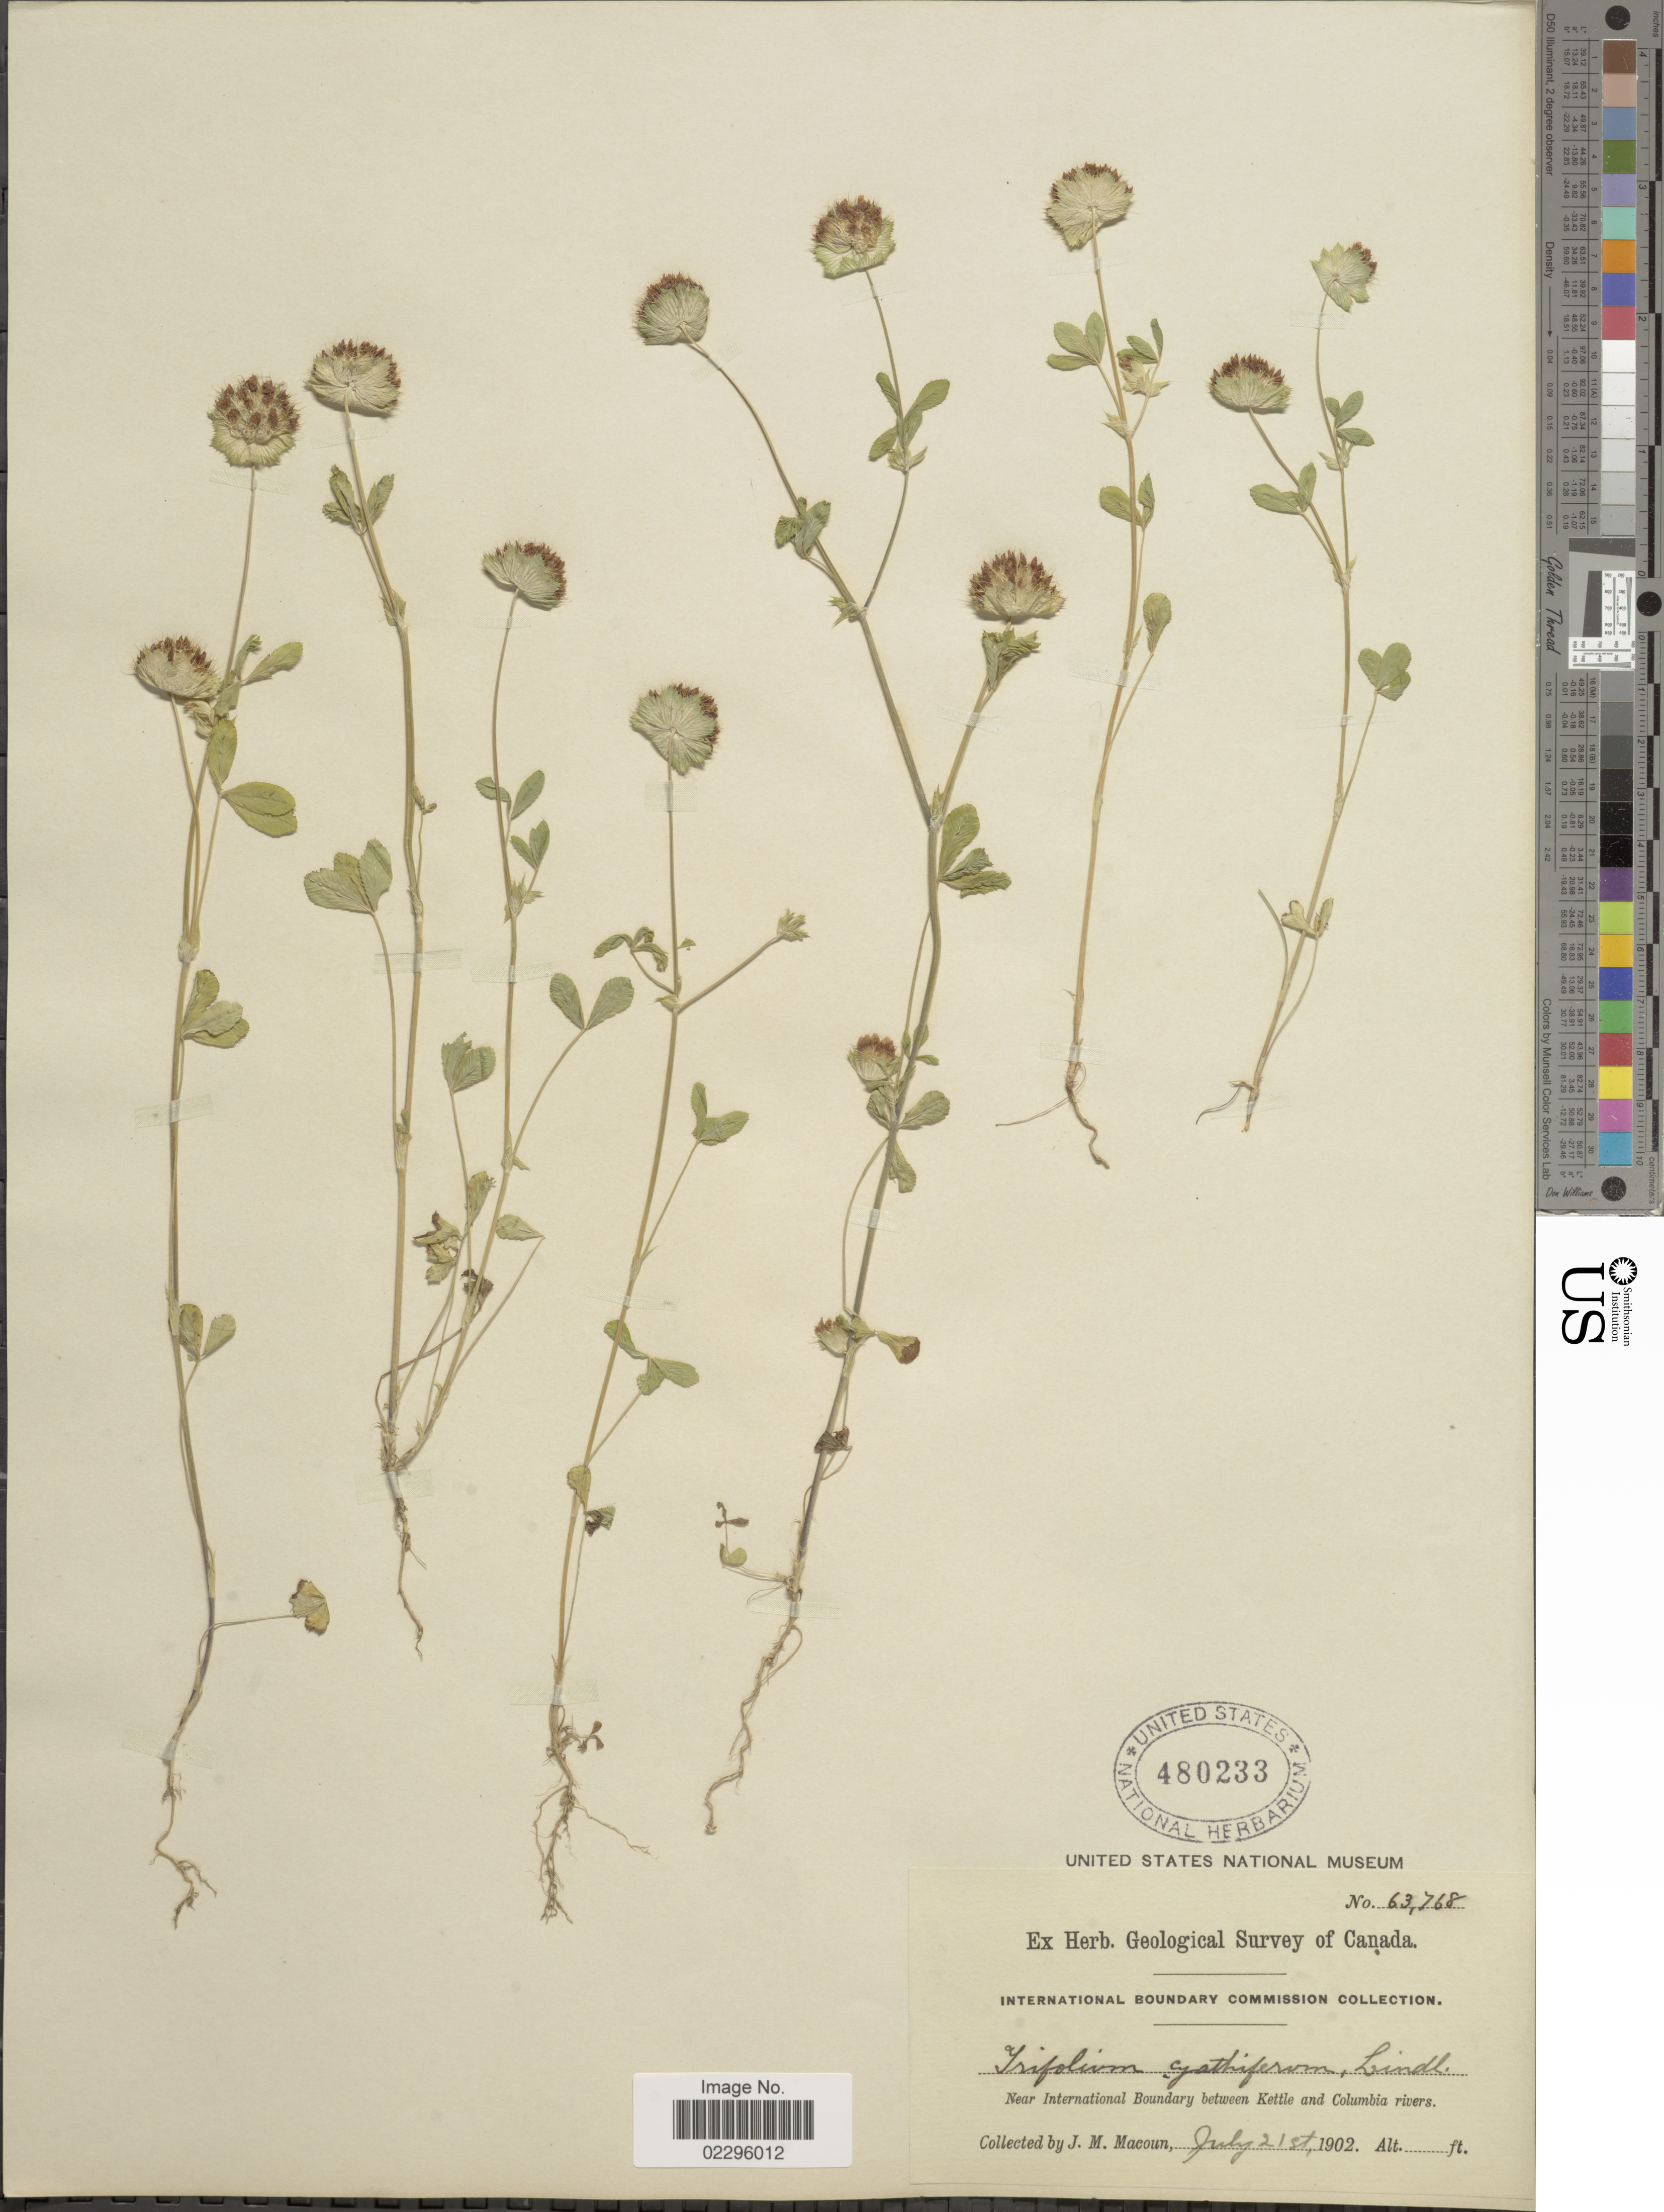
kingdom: Plantae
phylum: Tracheophyta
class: Magnoliopsida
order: Fabales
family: Fabaceae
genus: Trifolium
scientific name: Trifolium cyathiferum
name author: Lindl.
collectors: J. M. Macoun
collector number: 63768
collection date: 1902-07-21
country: Canada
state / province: British Columbia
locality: Near International Boundary between Kettle and Columbia Rivers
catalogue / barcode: US 480233